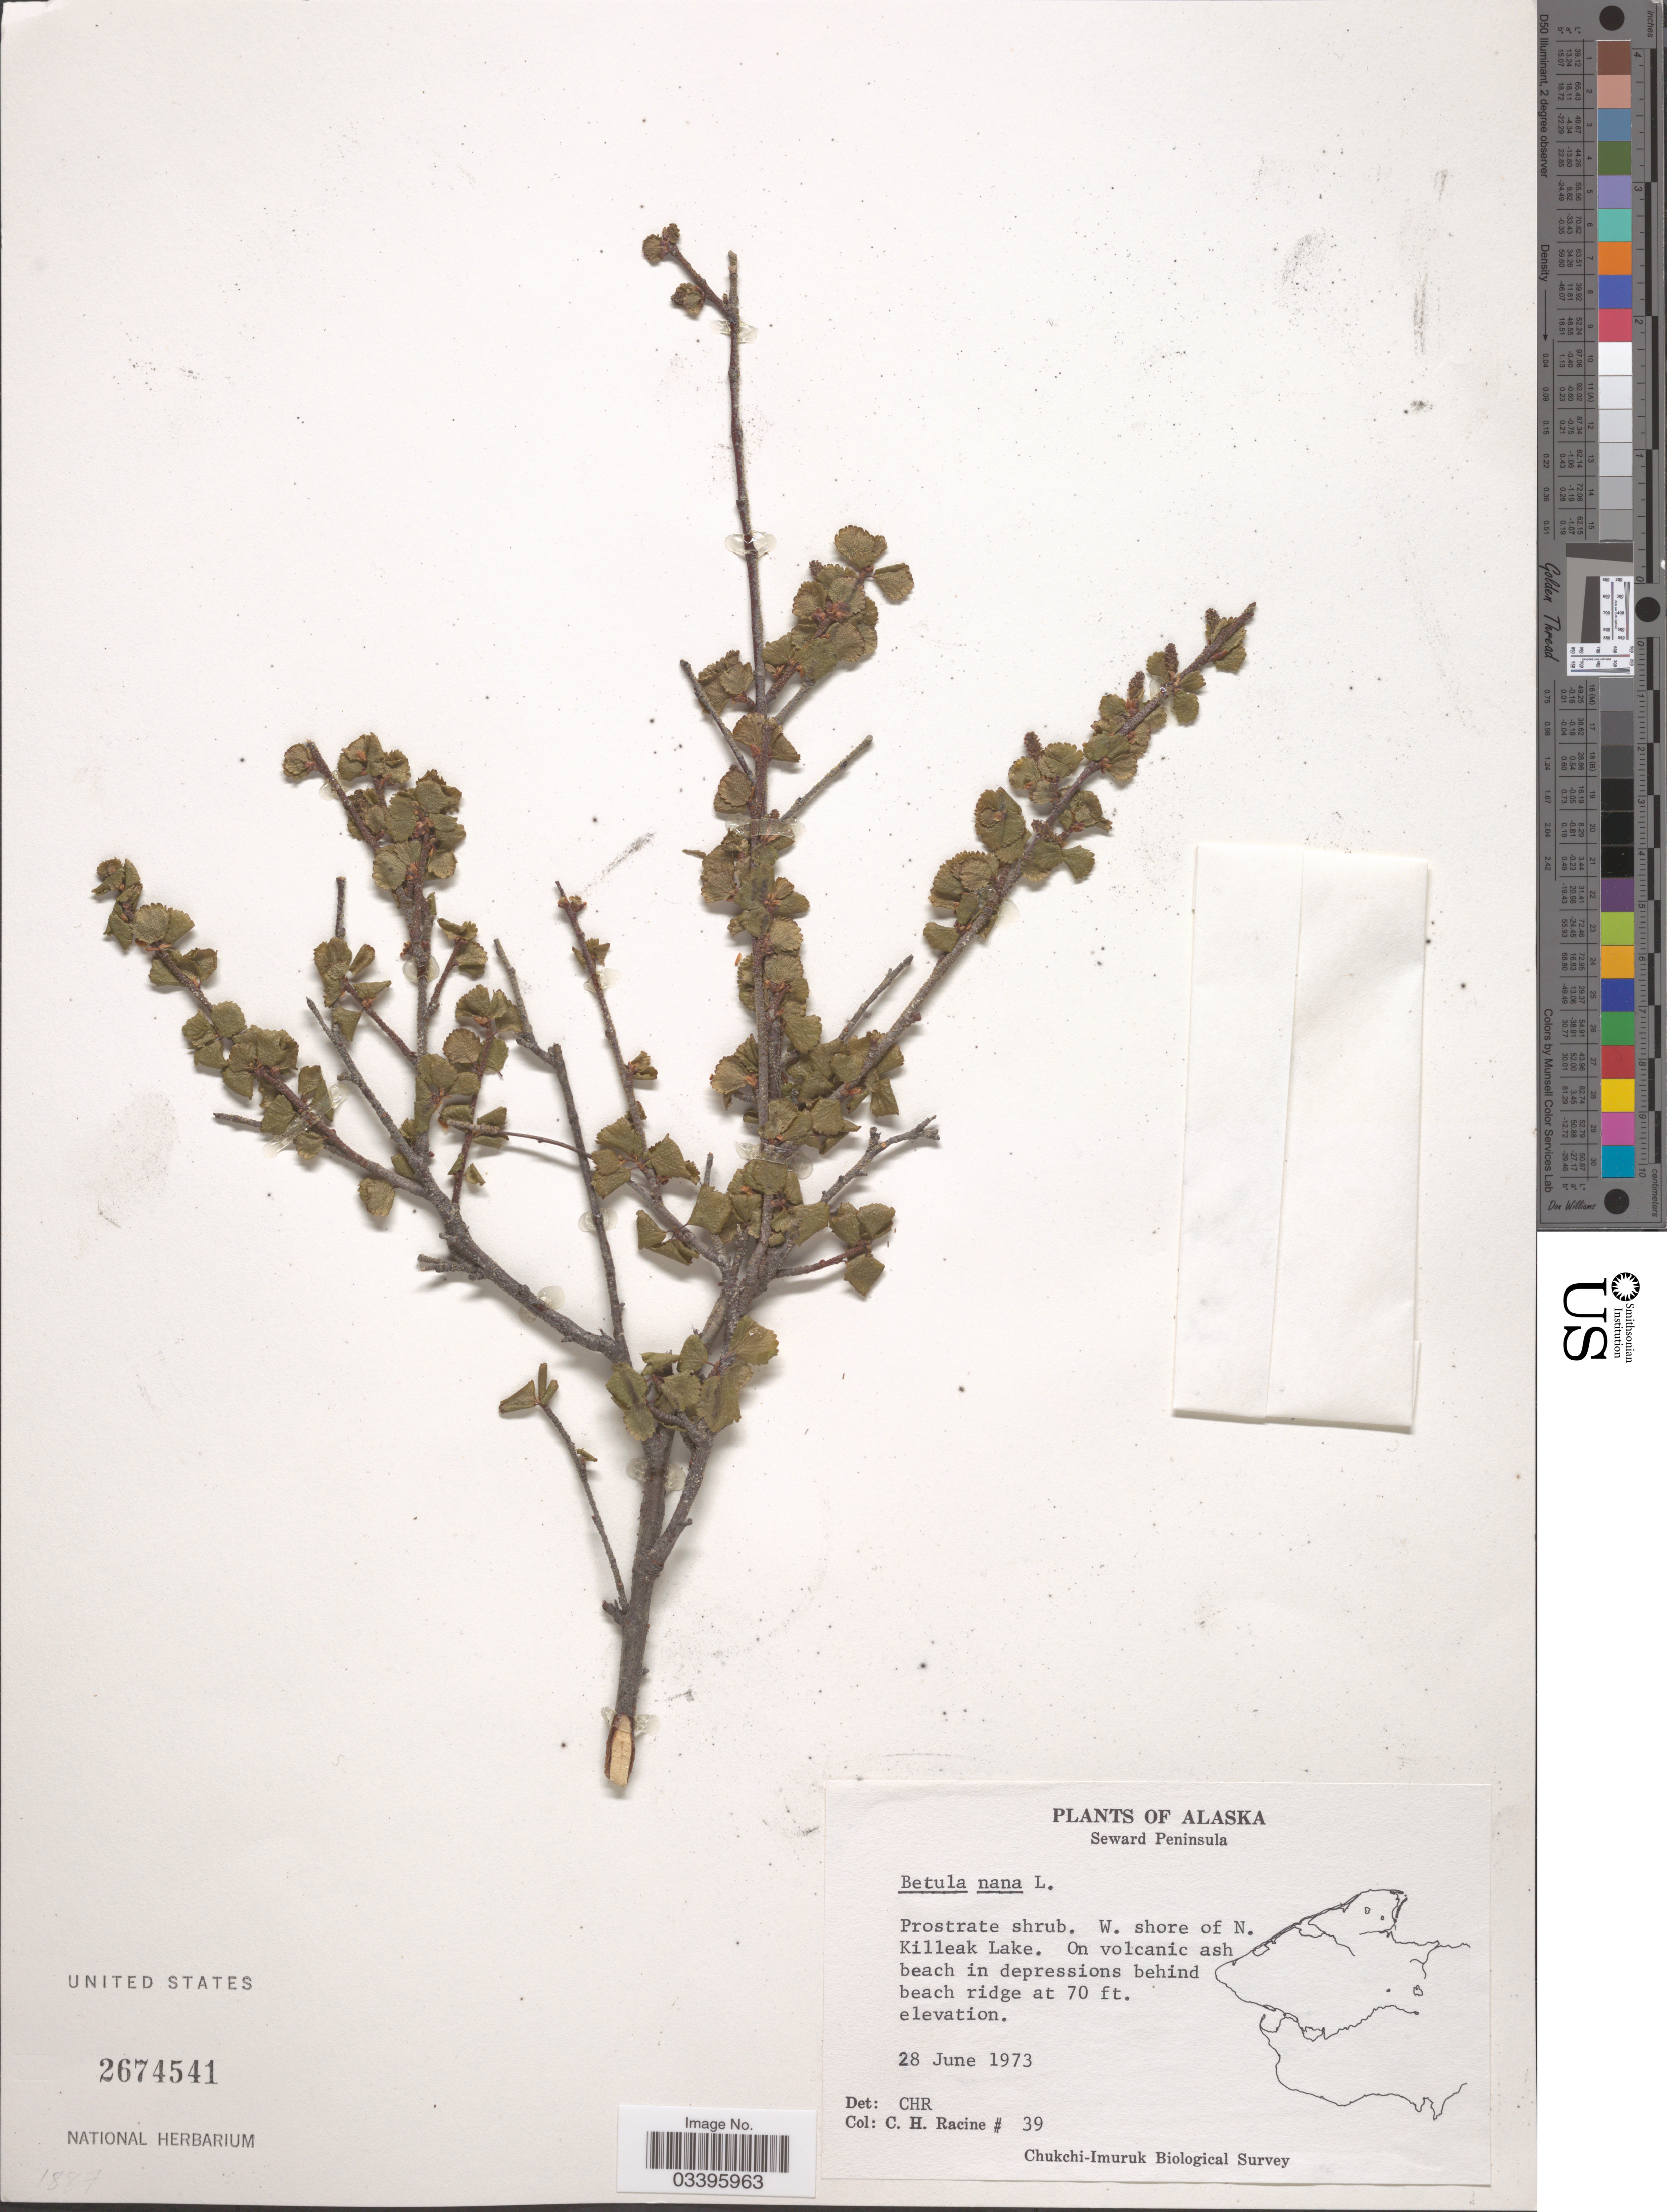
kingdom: Plantae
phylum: Tracheophyta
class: Magnoliopsida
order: Fagales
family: Betulaceae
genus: Betula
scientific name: Betula nana subsp. exilis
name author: L.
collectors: C. Racine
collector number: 39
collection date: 1973-06-28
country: United States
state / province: Alaska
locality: Seward Peninsula. W. shore of N. Killeak Lake. On volcanic ash beach in depressions behind beach ridge.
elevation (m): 21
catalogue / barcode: US 2674541